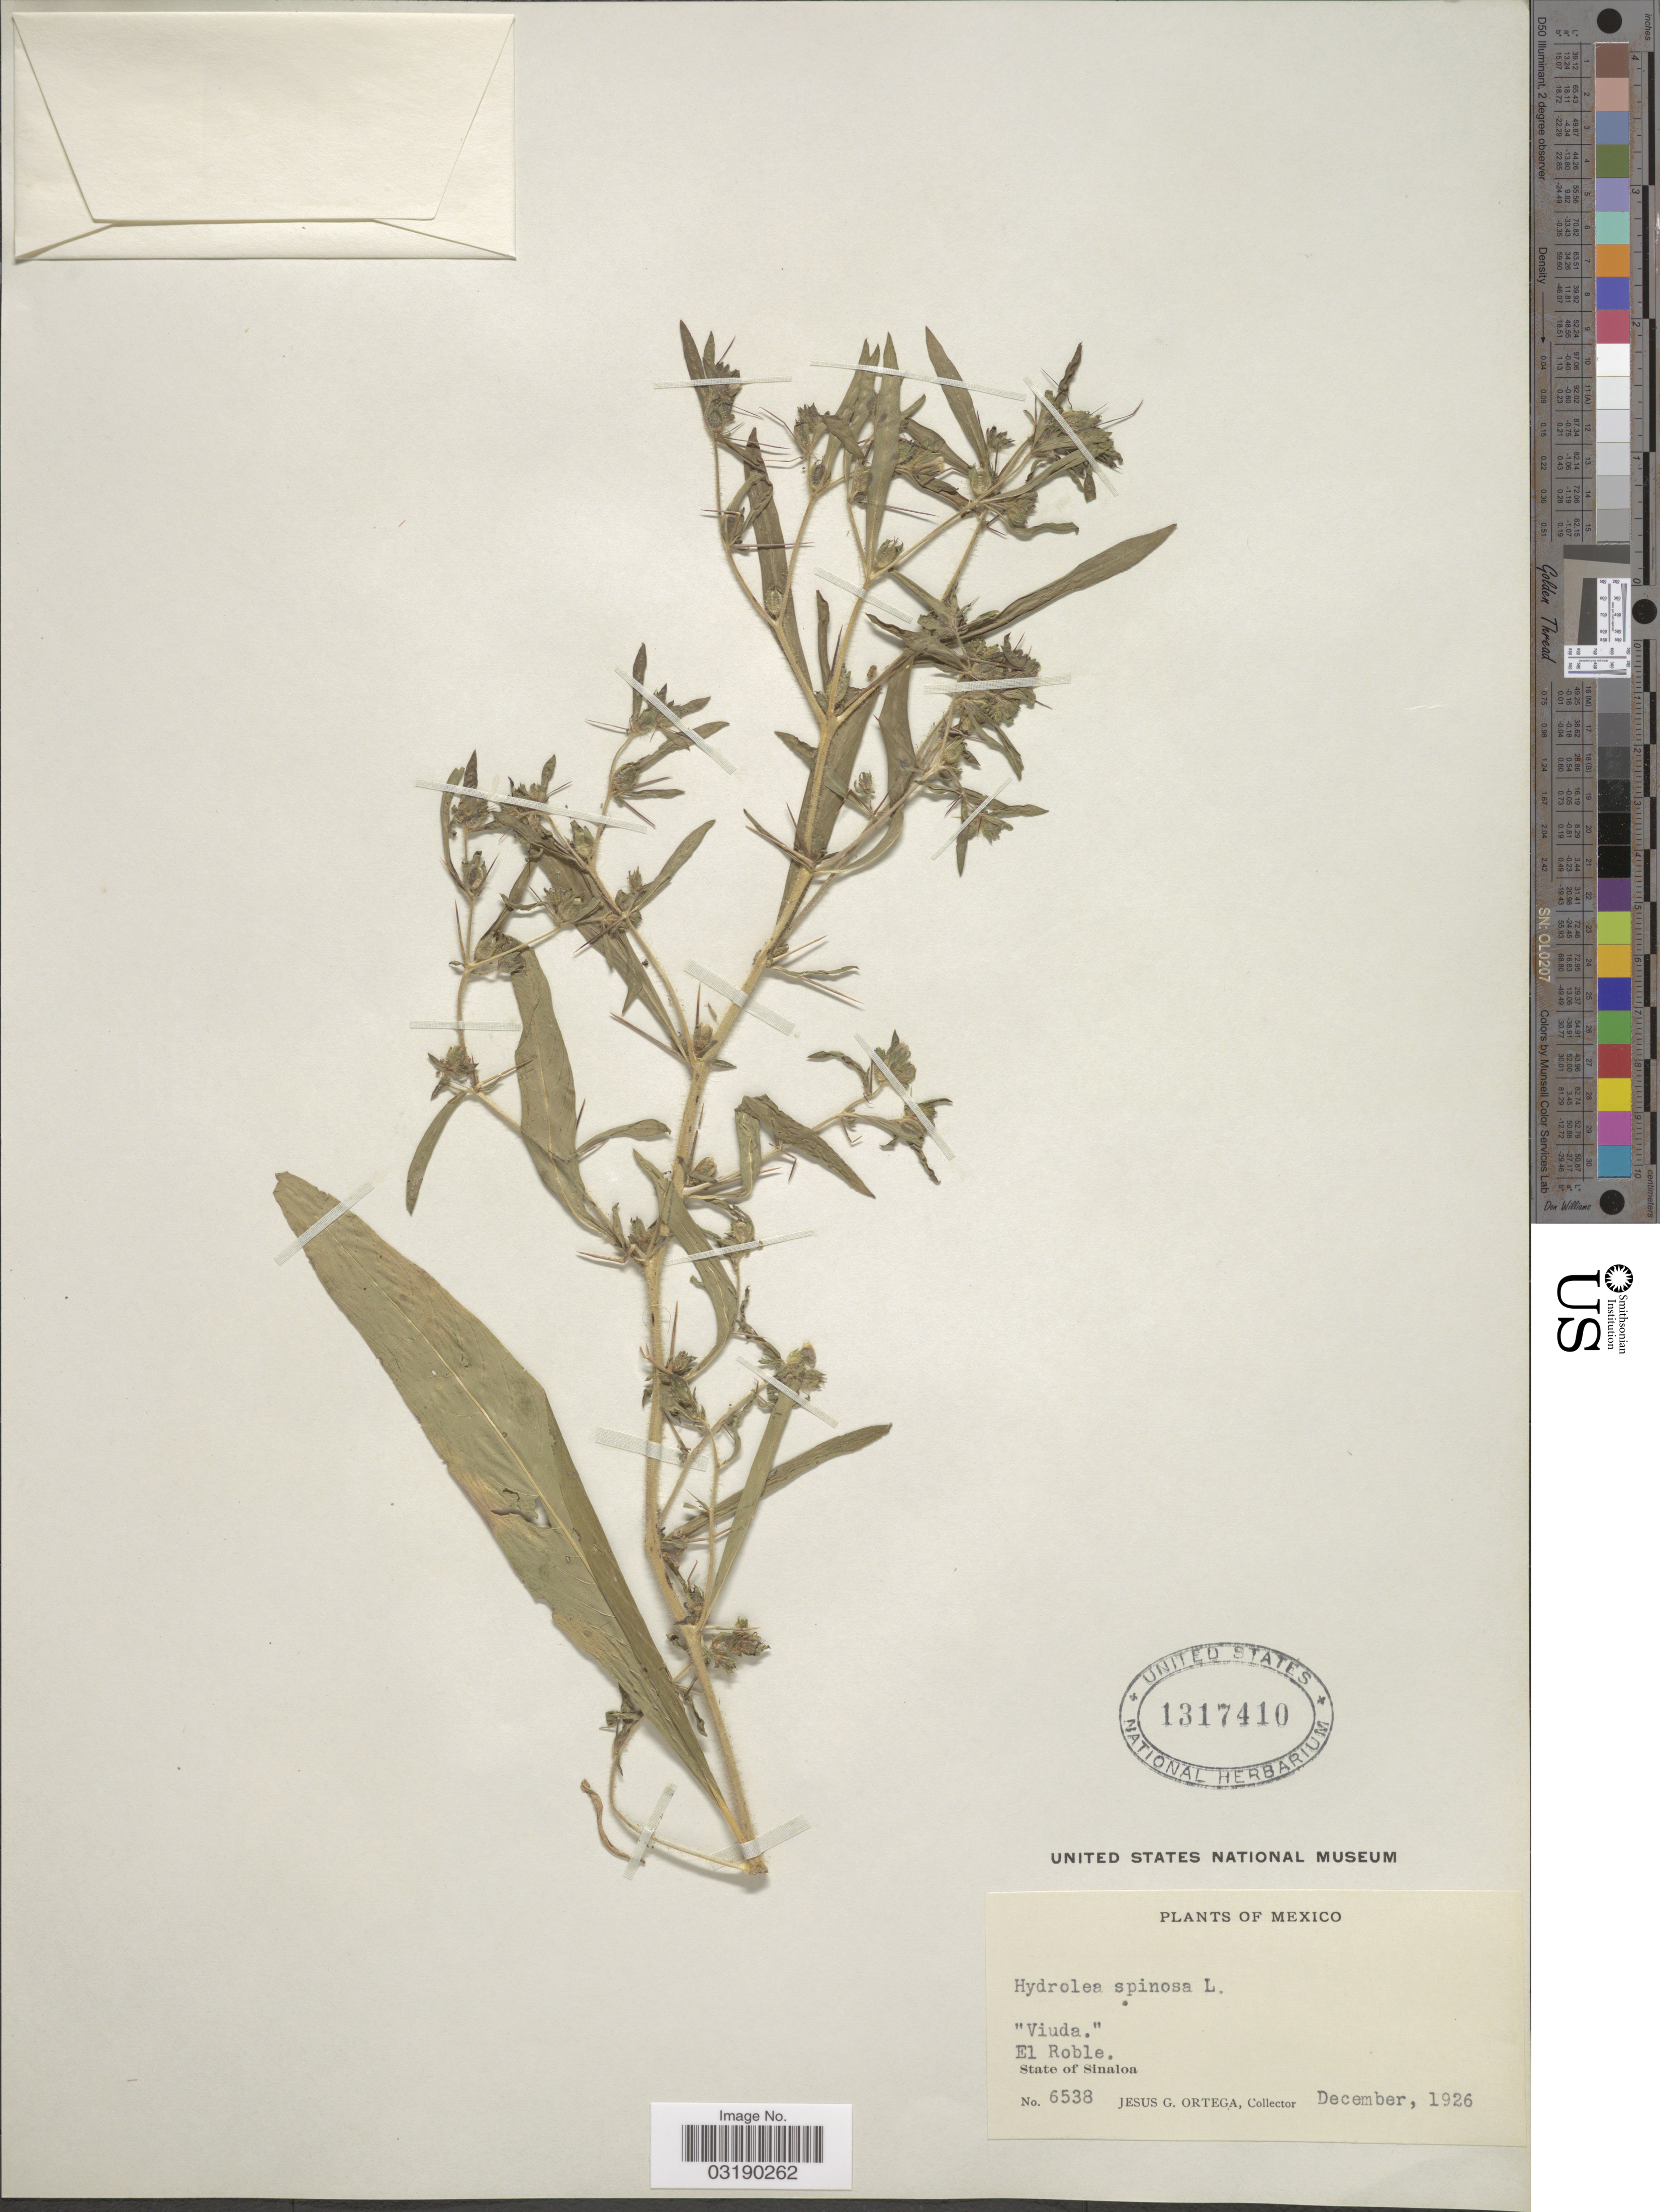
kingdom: Plantae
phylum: Tracheophyta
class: Magnoliopsida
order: Solanales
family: Hydroleaceae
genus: Hydrolea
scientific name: Hydrolea spinosa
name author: L.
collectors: J. Ortega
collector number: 6538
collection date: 1926-12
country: Mexico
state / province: Sinaloa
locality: Viuda.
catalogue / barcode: US 1317410